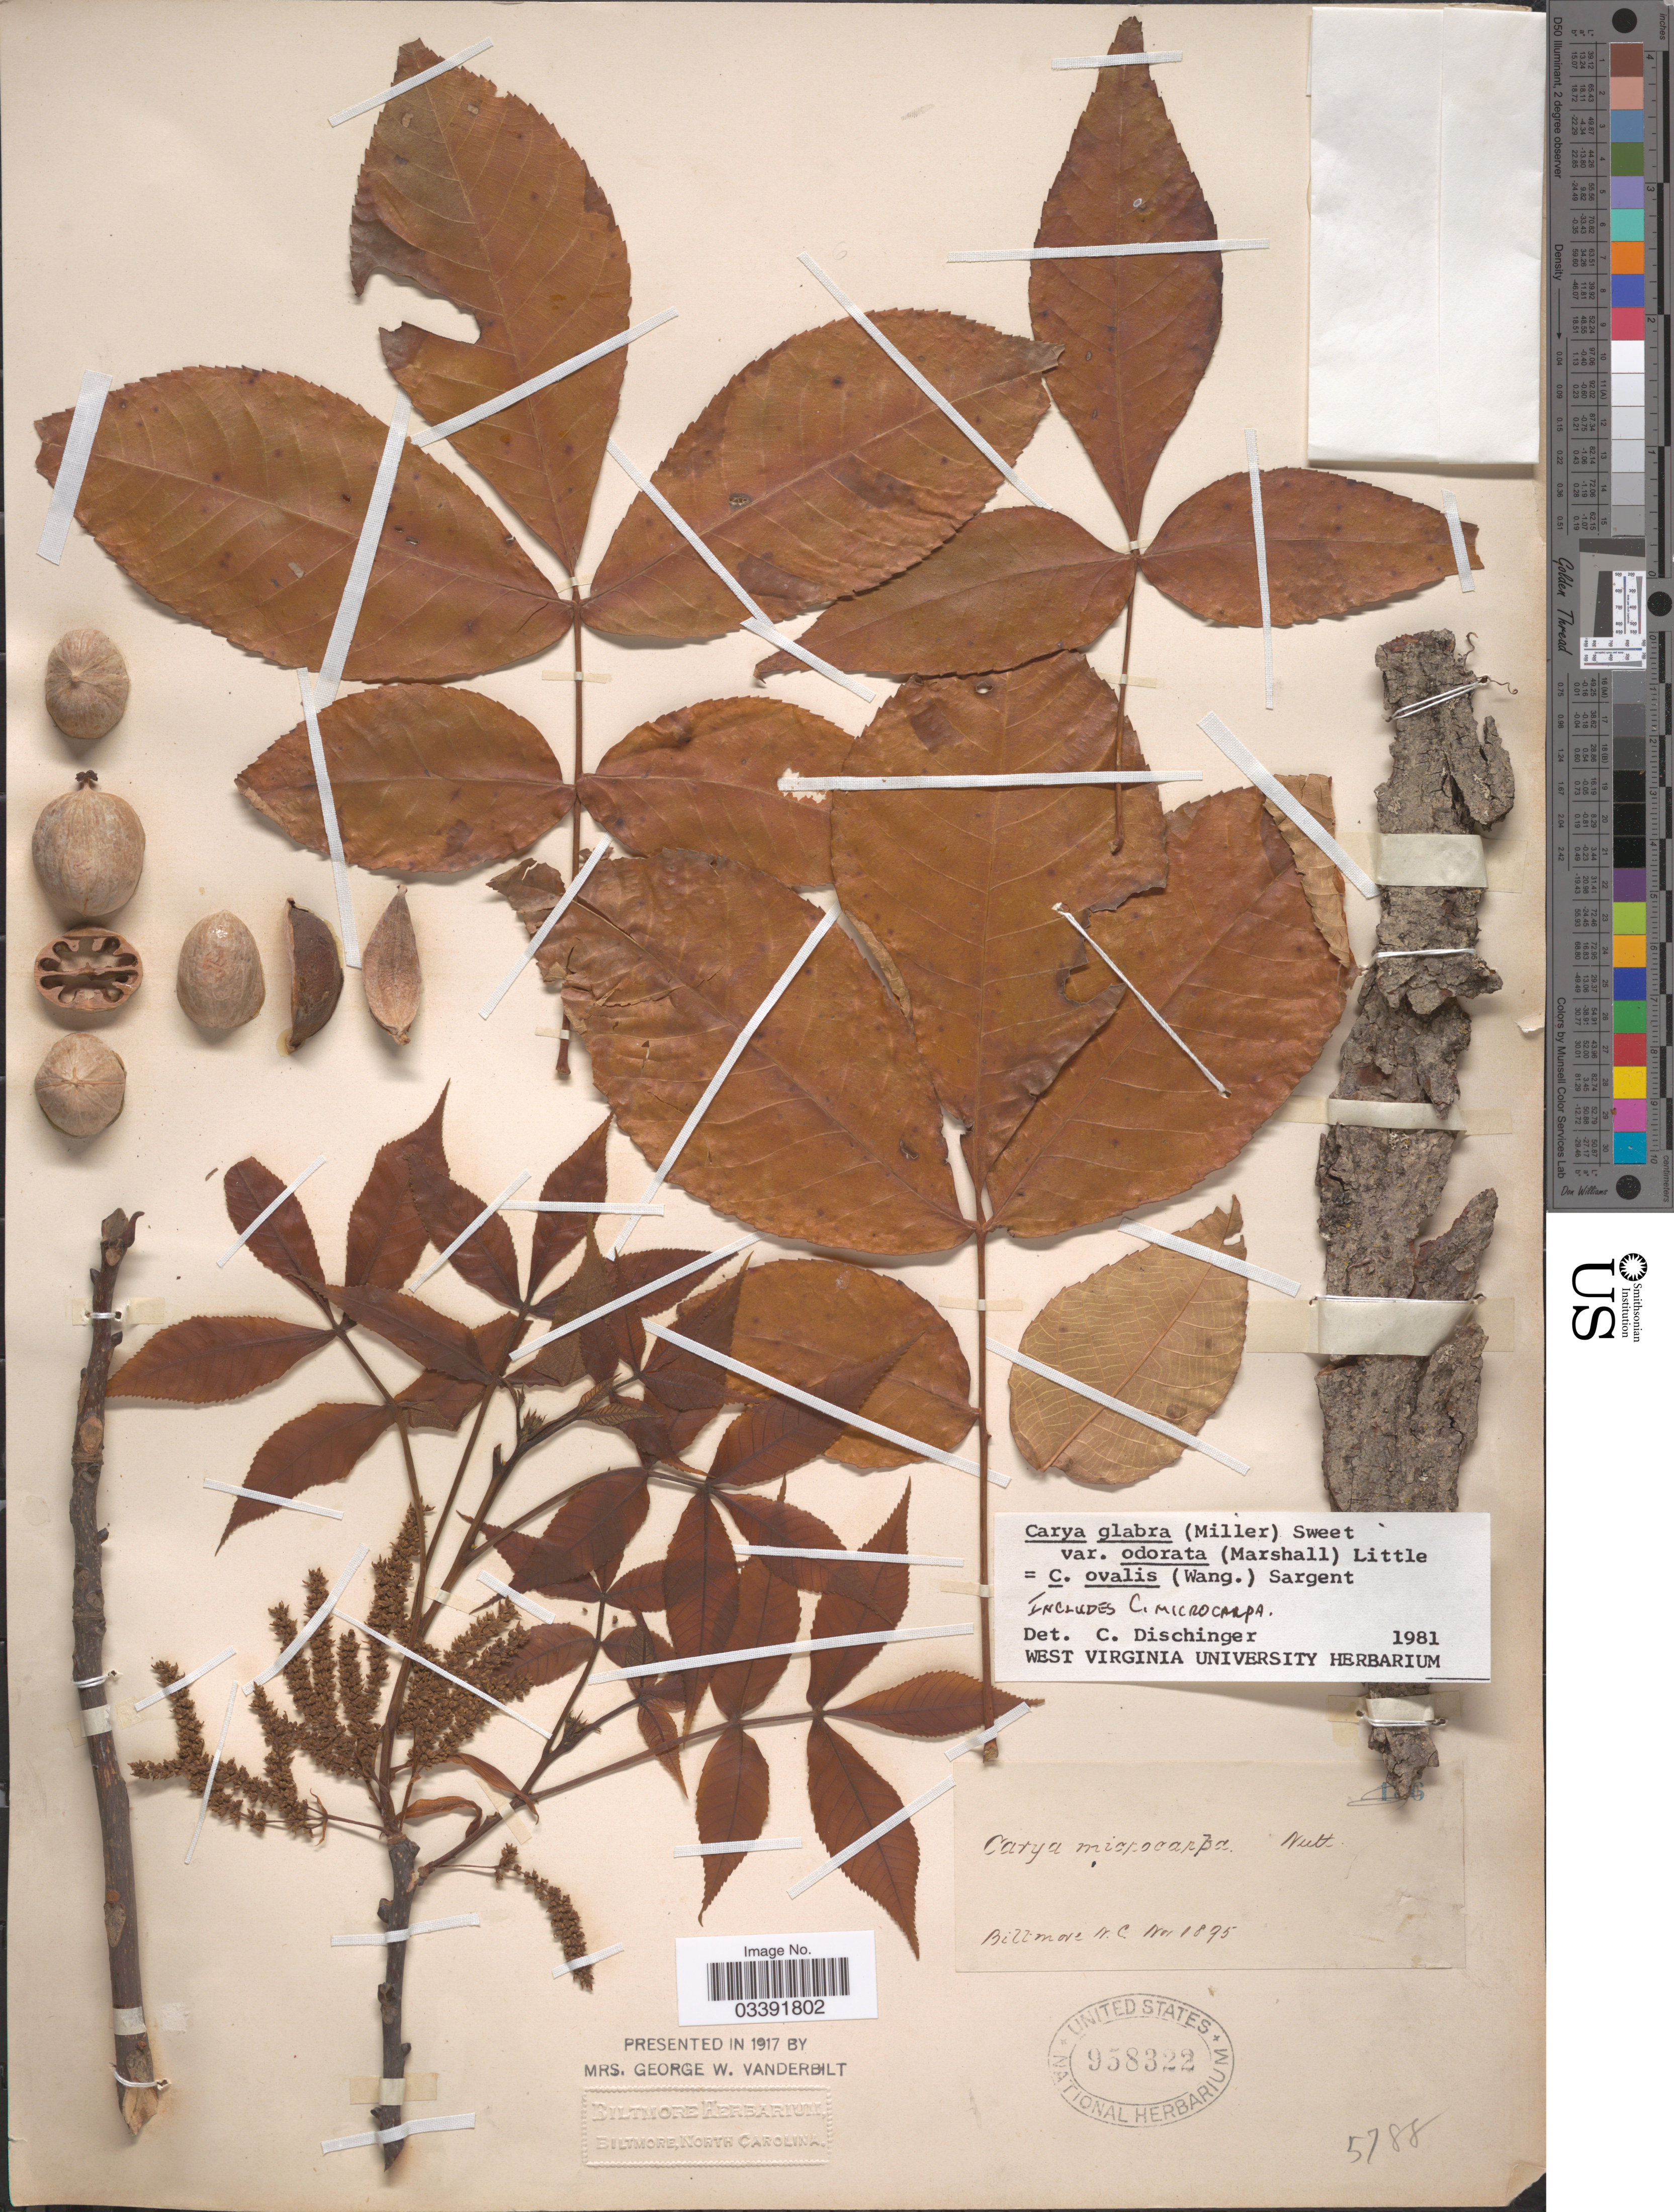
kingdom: Plantae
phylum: Tracheophyta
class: Magnoliopsida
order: Fagales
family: Juglandaceae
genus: Carya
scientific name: Carya glabra var. odorata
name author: (Marshall) Little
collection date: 1895-11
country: United States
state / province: North Carolina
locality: Biltmore.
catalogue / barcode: US 958322